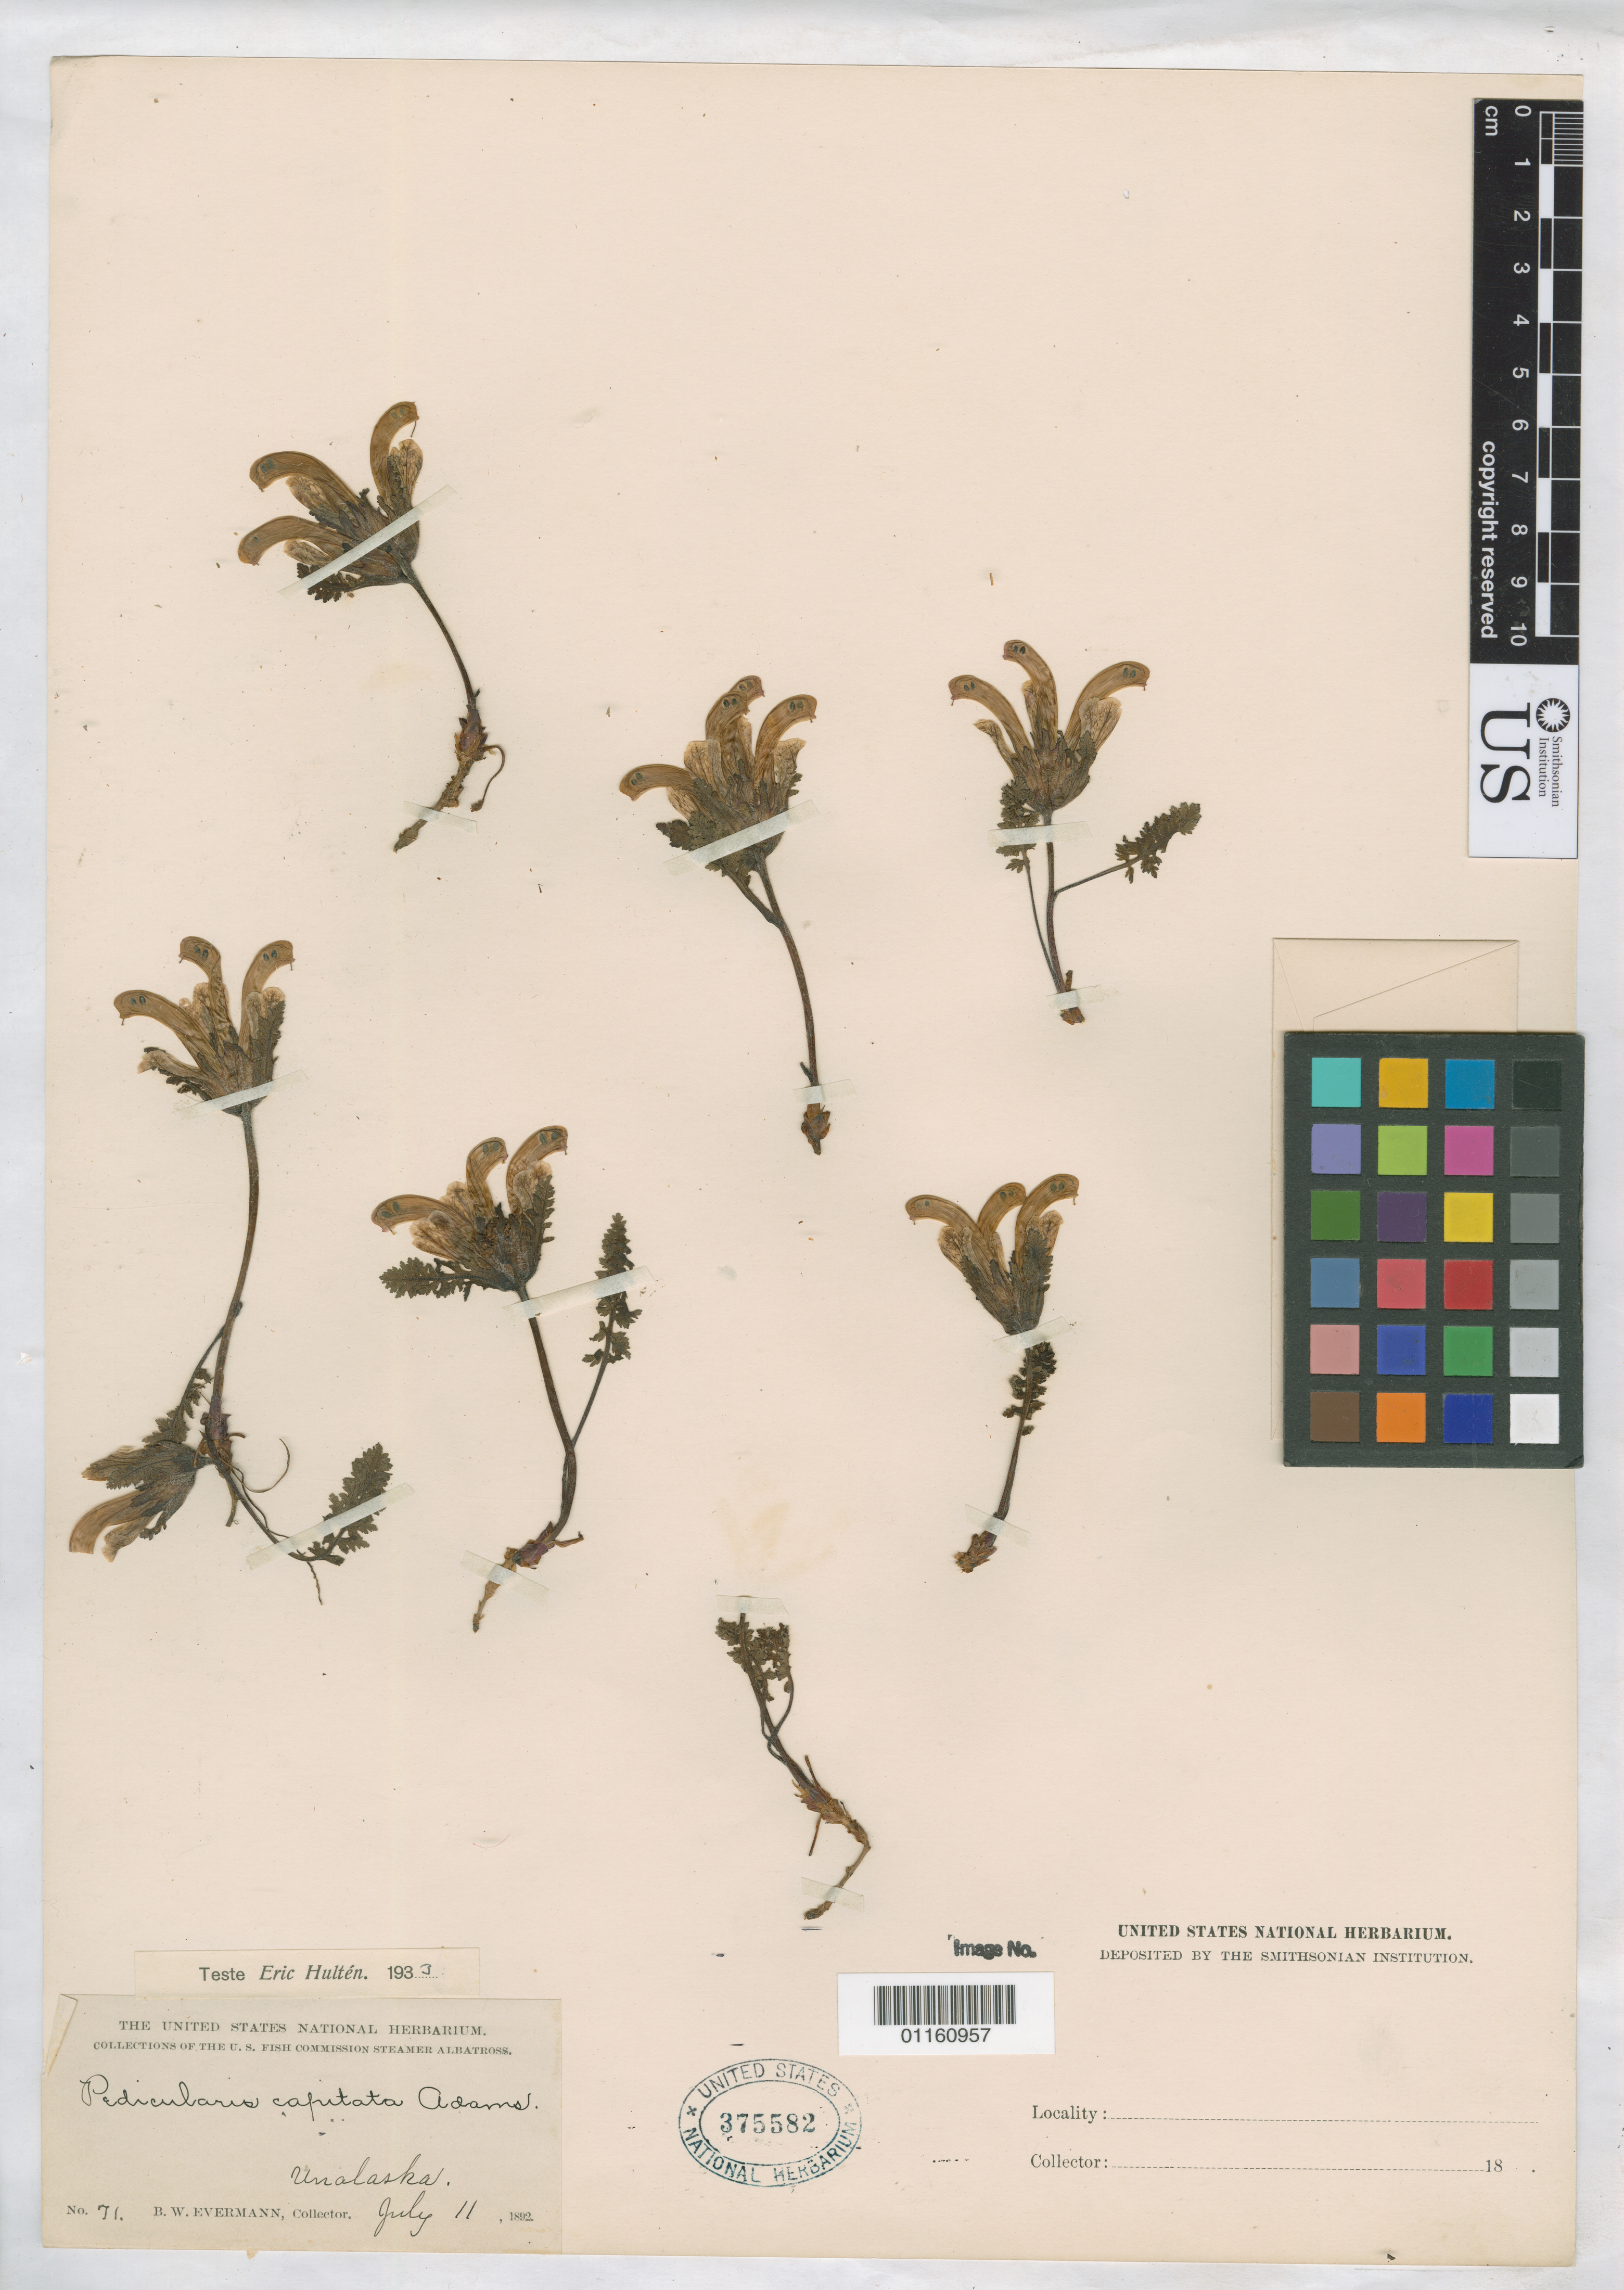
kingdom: Plantae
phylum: Tracheophyta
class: Magnoliopsida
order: Lamiales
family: Orobanchaceae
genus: Pedicularis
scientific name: Pedicularis capitata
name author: Adams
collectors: B. W. Evermann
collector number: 71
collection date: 1892-07-11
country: United States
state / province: Alaska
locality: Unalaska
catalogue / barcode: US 375582